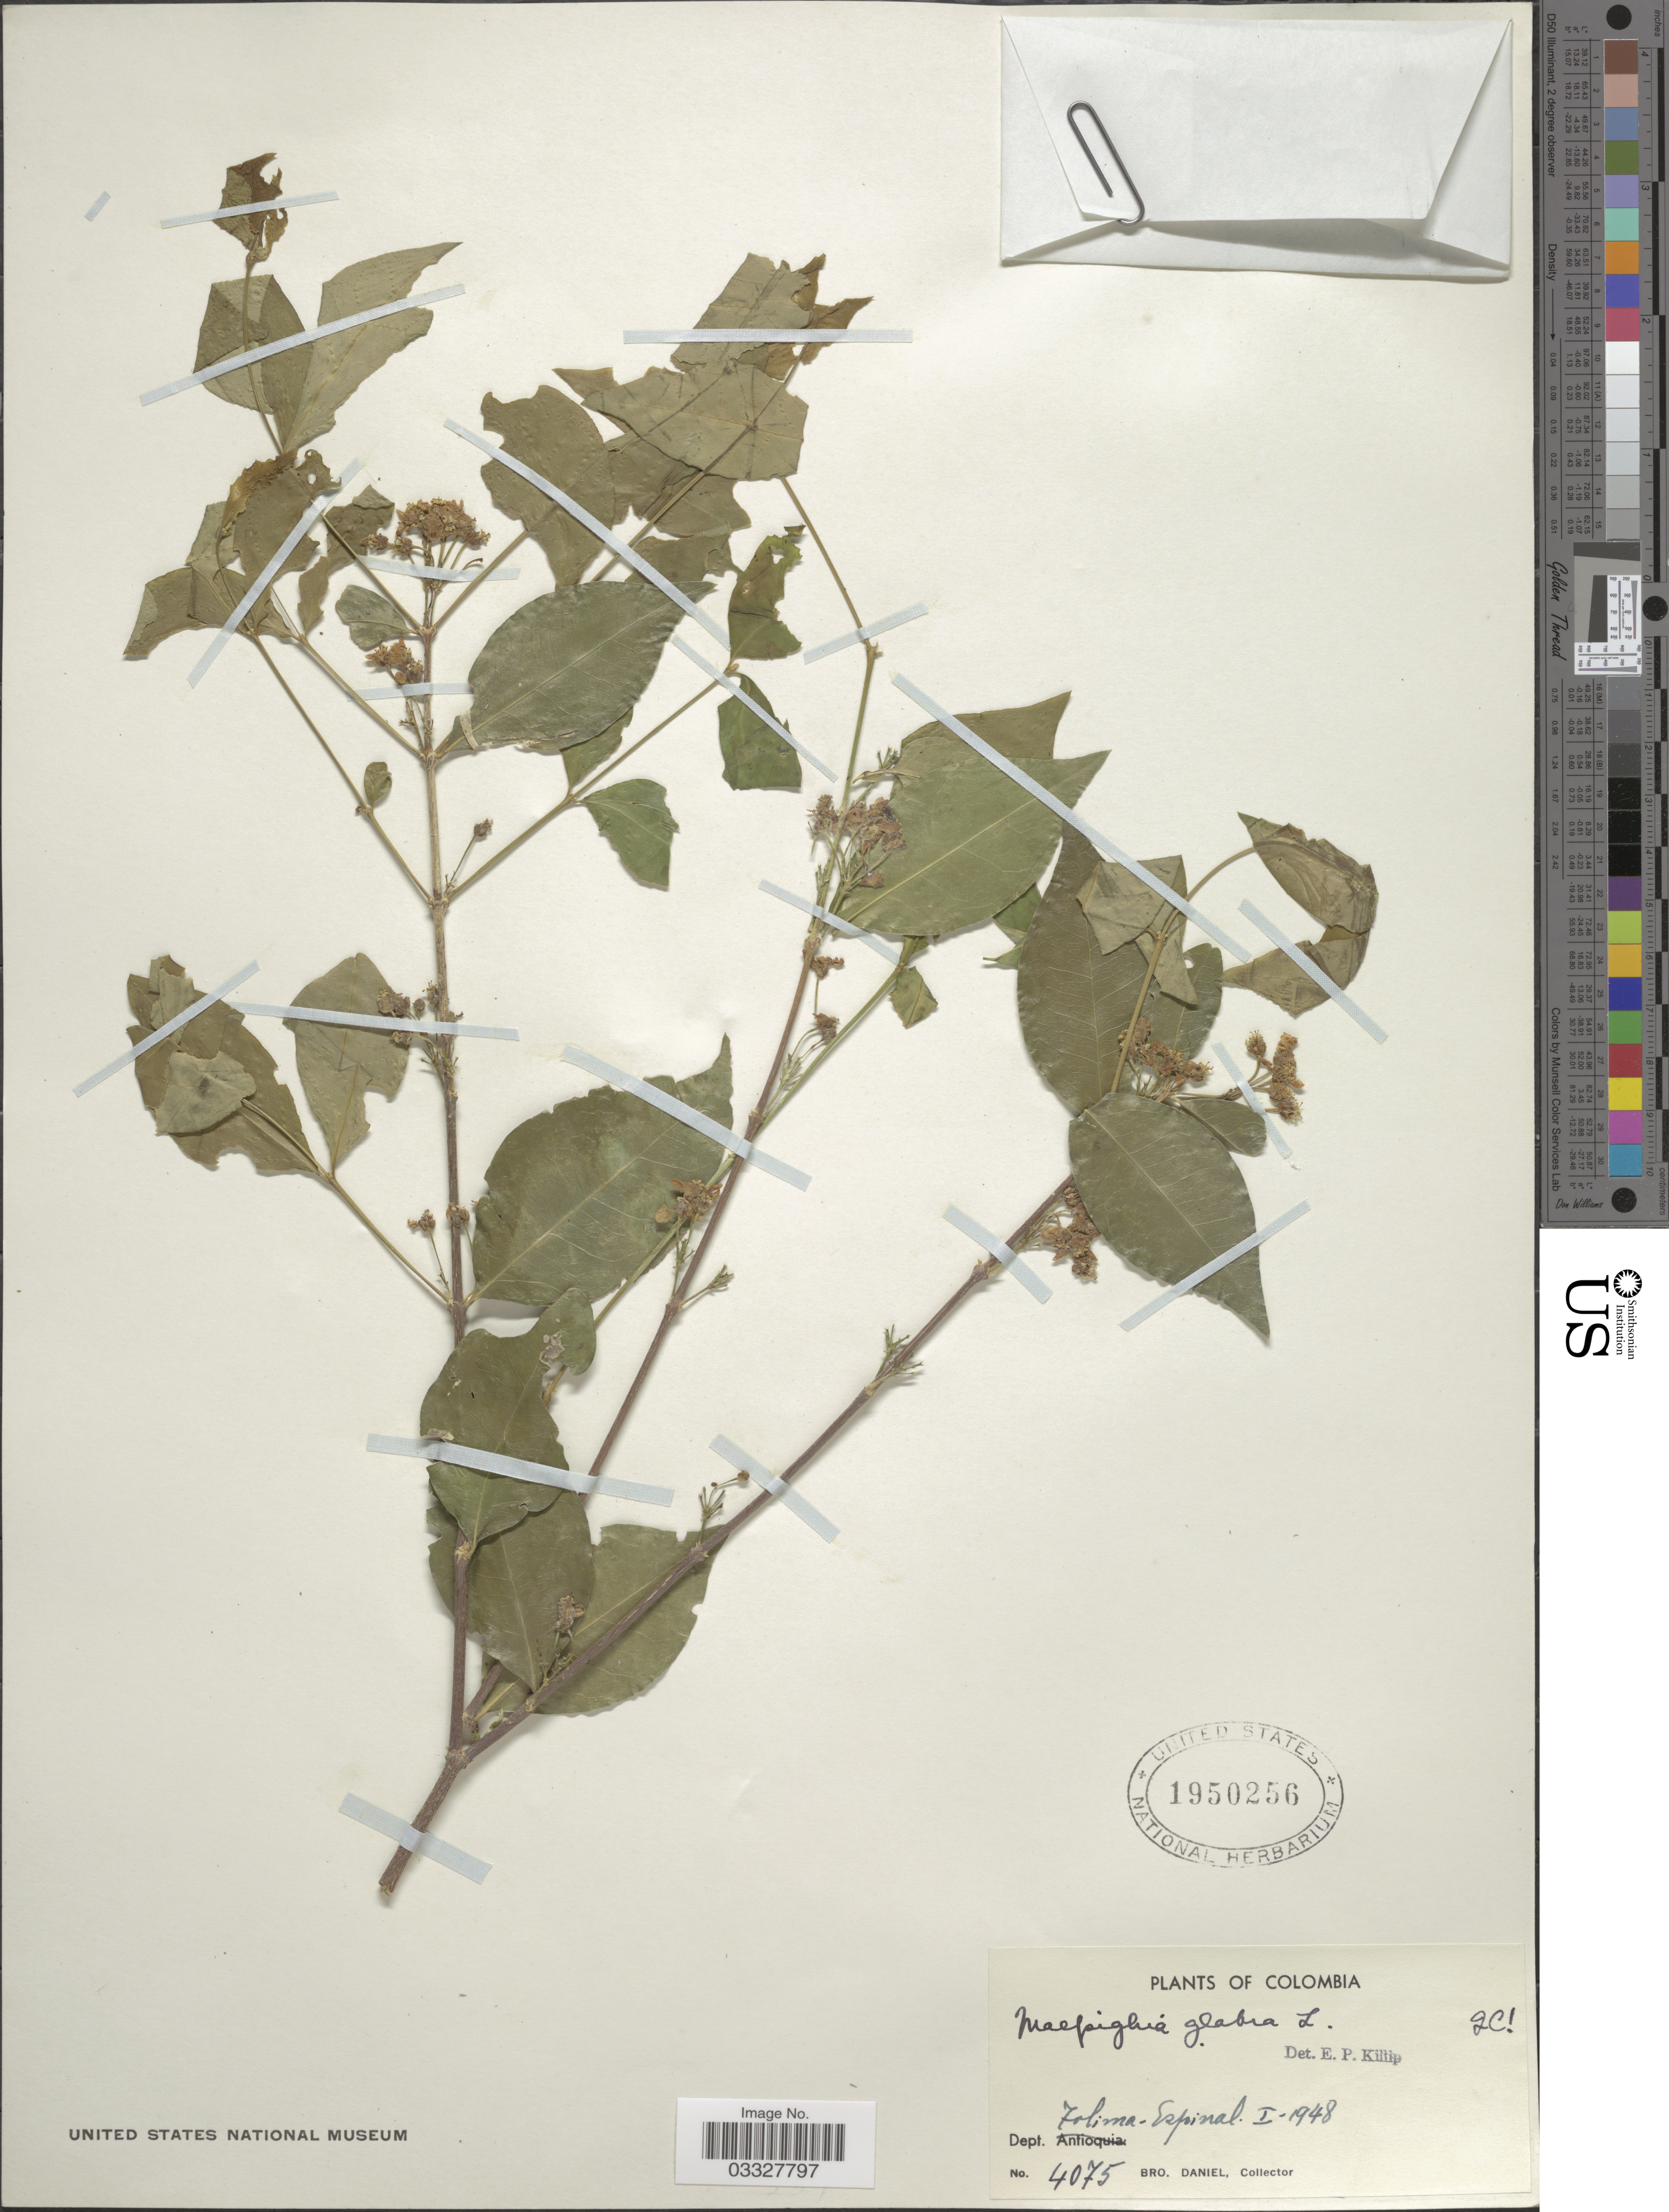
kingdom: Plantae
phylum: Tracheophyta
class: Magnoliopsida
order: Malpighiales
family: Malpighiaceae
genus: Malpighia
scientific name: Malpighia glabra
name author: L.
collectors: Bro. Daniel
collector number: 4075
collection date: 1948-01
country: Colombia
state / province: Tolima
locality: Dept. Tolima - Espinal.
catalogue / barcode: US 1950256